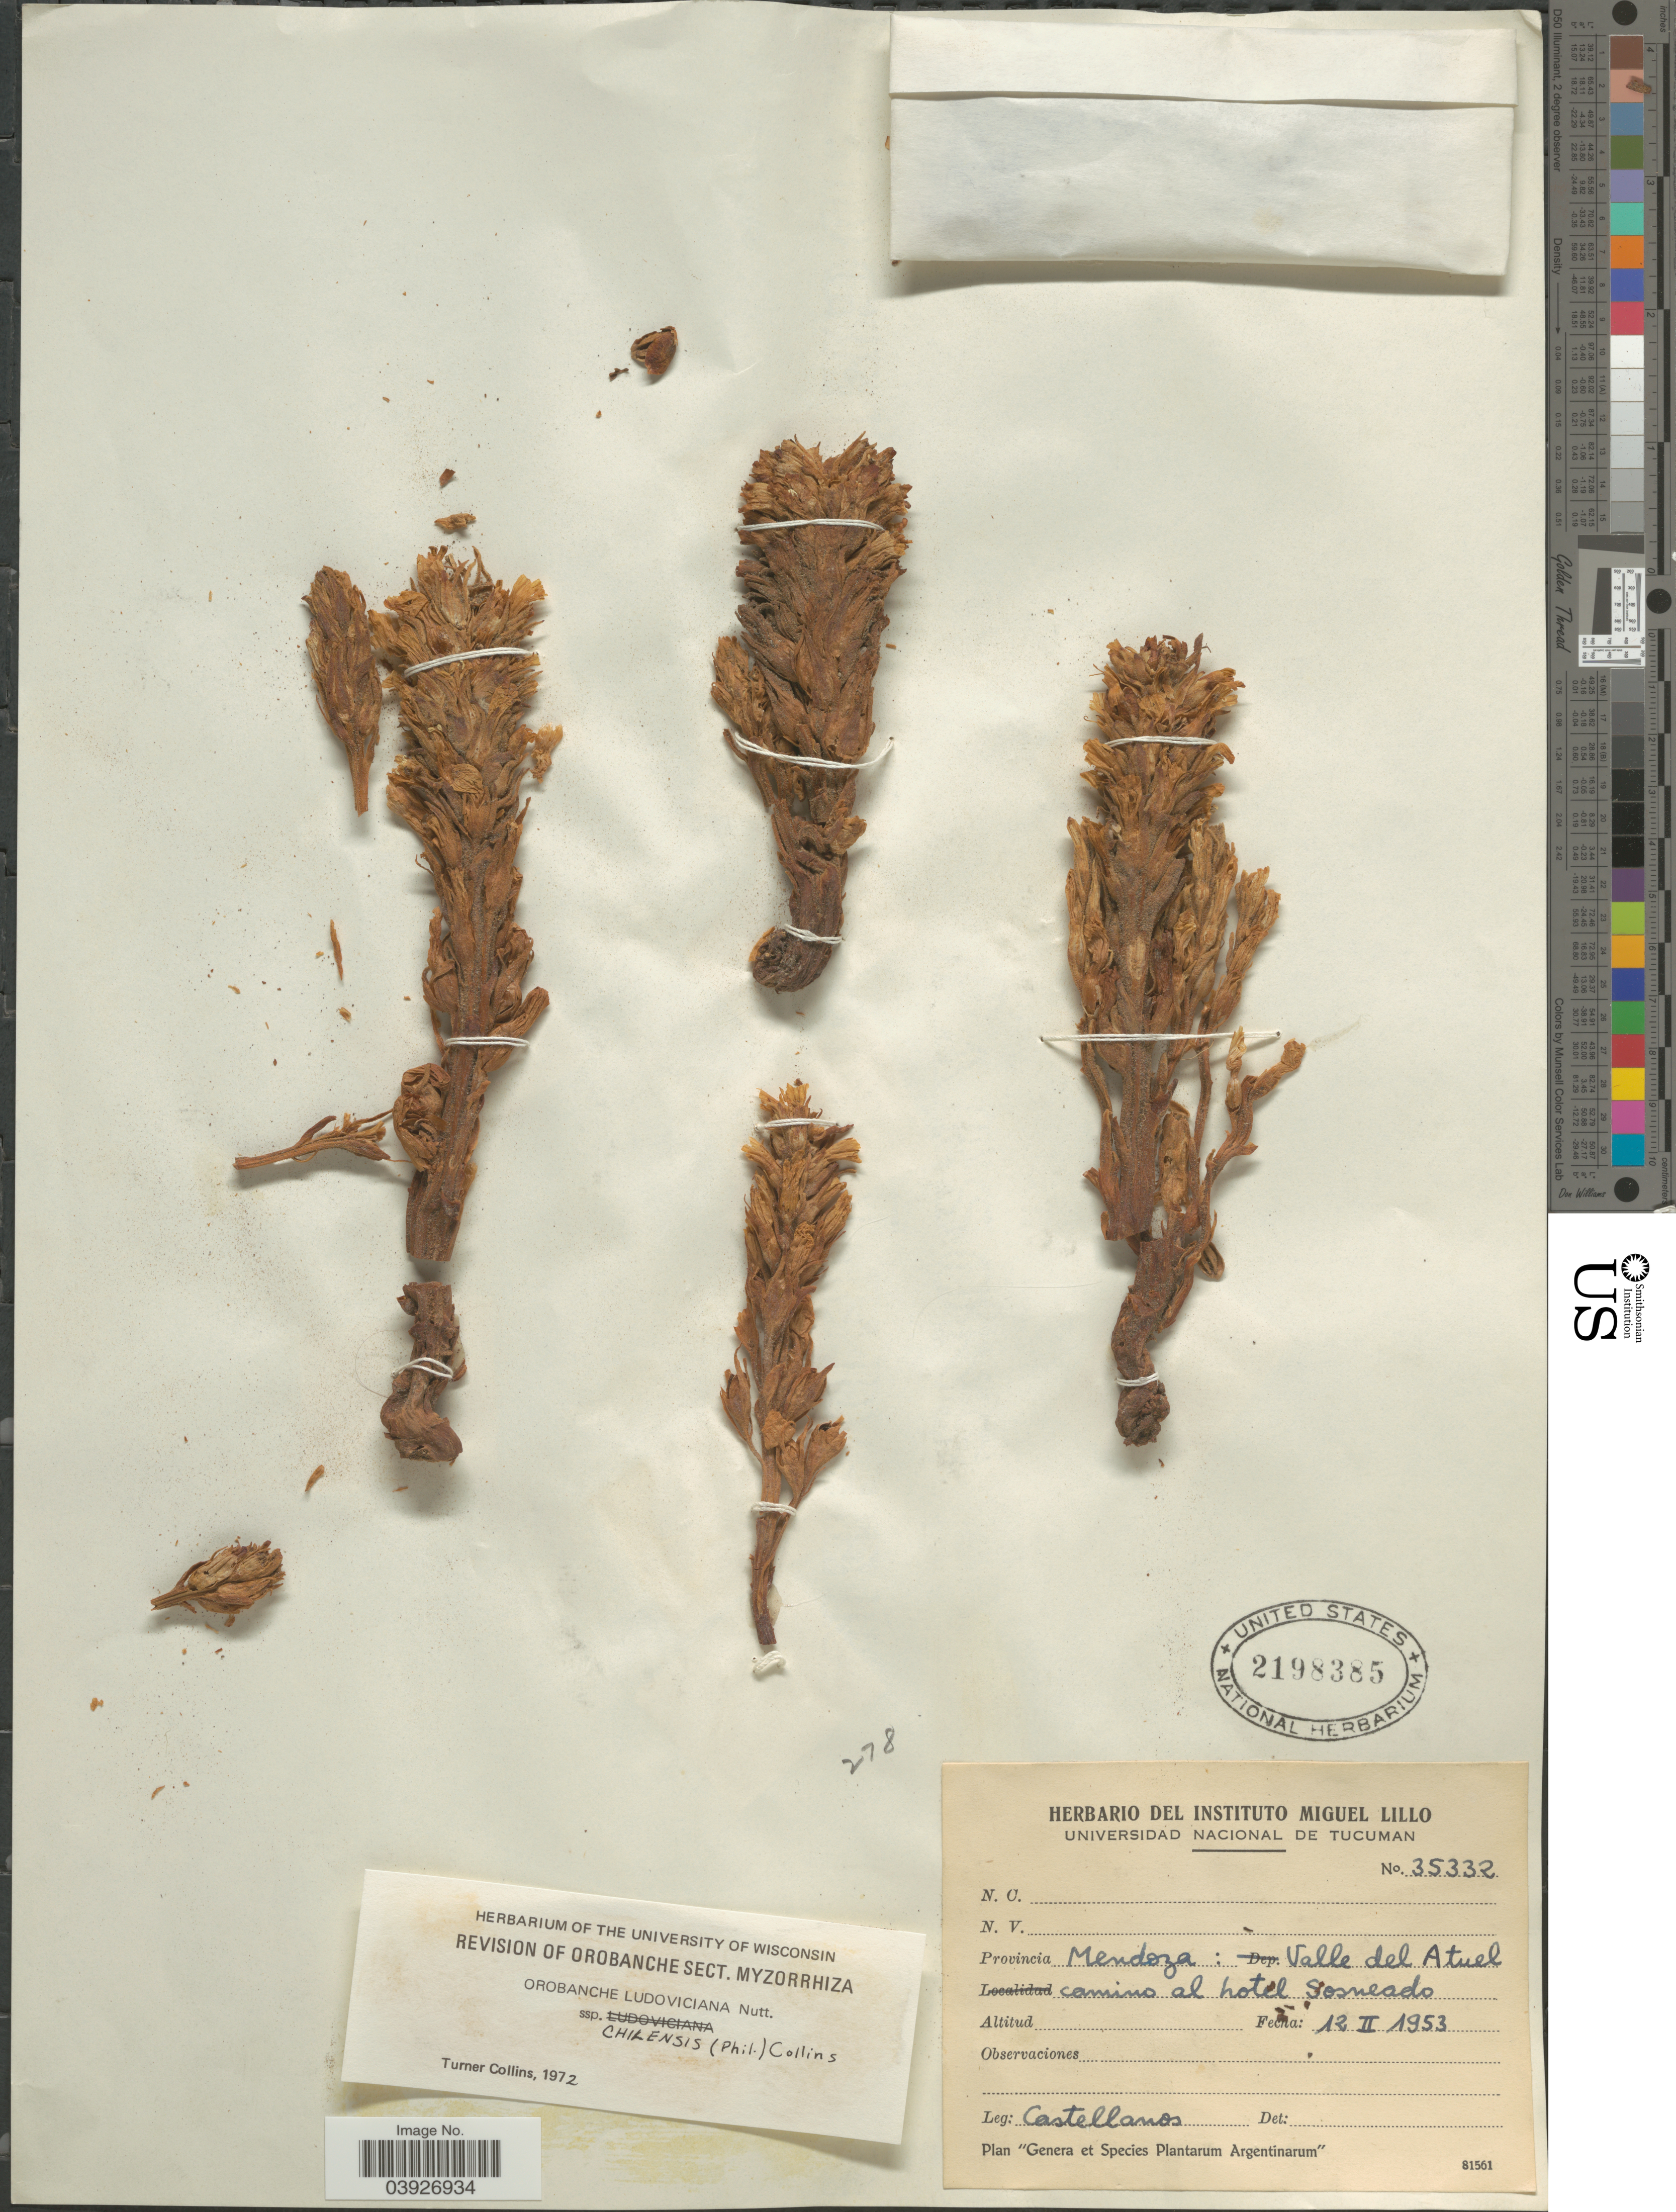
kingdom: Plantae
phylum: Tracheophyta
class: Magnoliopsida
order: Lamiales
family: Orobanchaceae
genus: Orobanche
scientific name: Orobanche chilensis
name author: (Phil.) Beck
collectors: -- Castellanos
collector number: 35332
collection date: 1953-02-12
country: Argentina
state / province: Mendoza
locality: Valle del Atuel camino al hotel Sosneado.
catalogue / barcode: US 2198385